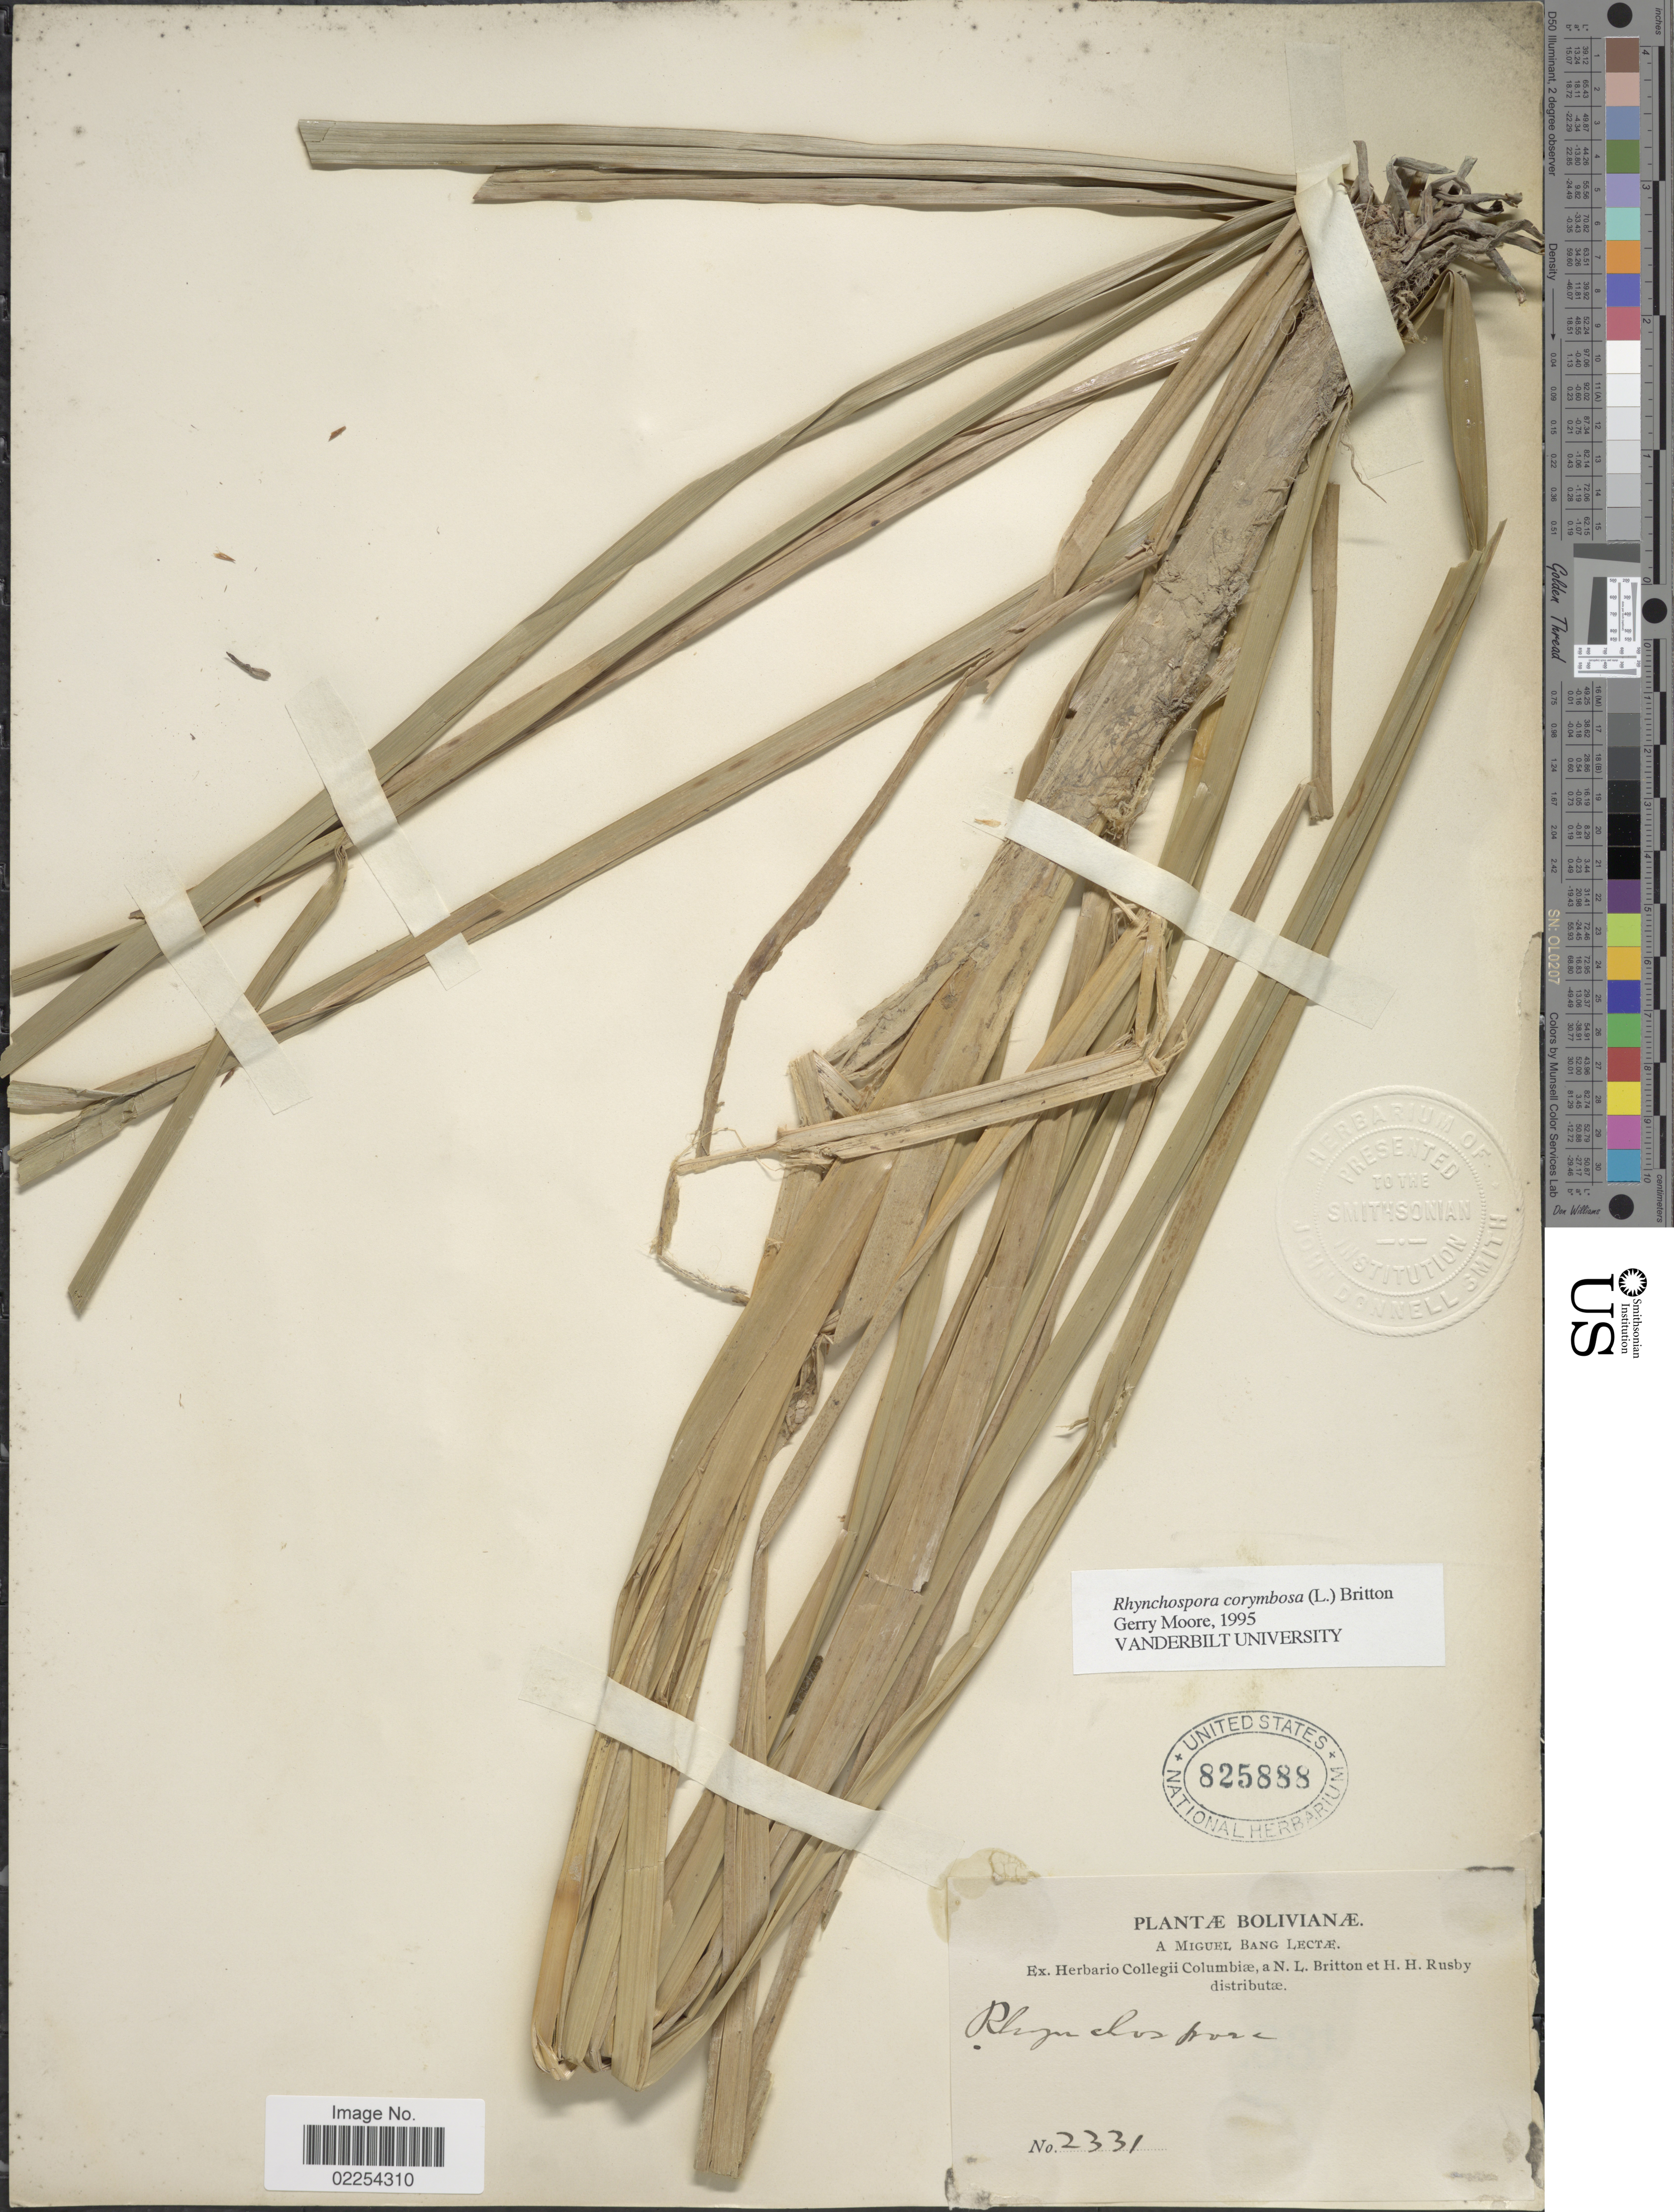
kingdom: Plantae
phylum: Tracheophyta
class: Liliopsida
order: Poales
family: Cyperaceae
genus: Rhynchospora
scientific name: Rhynchospora corymbosa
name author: (L.) Britton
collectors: M. Bang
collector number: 2331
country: Bolivia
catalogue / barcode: US 825888